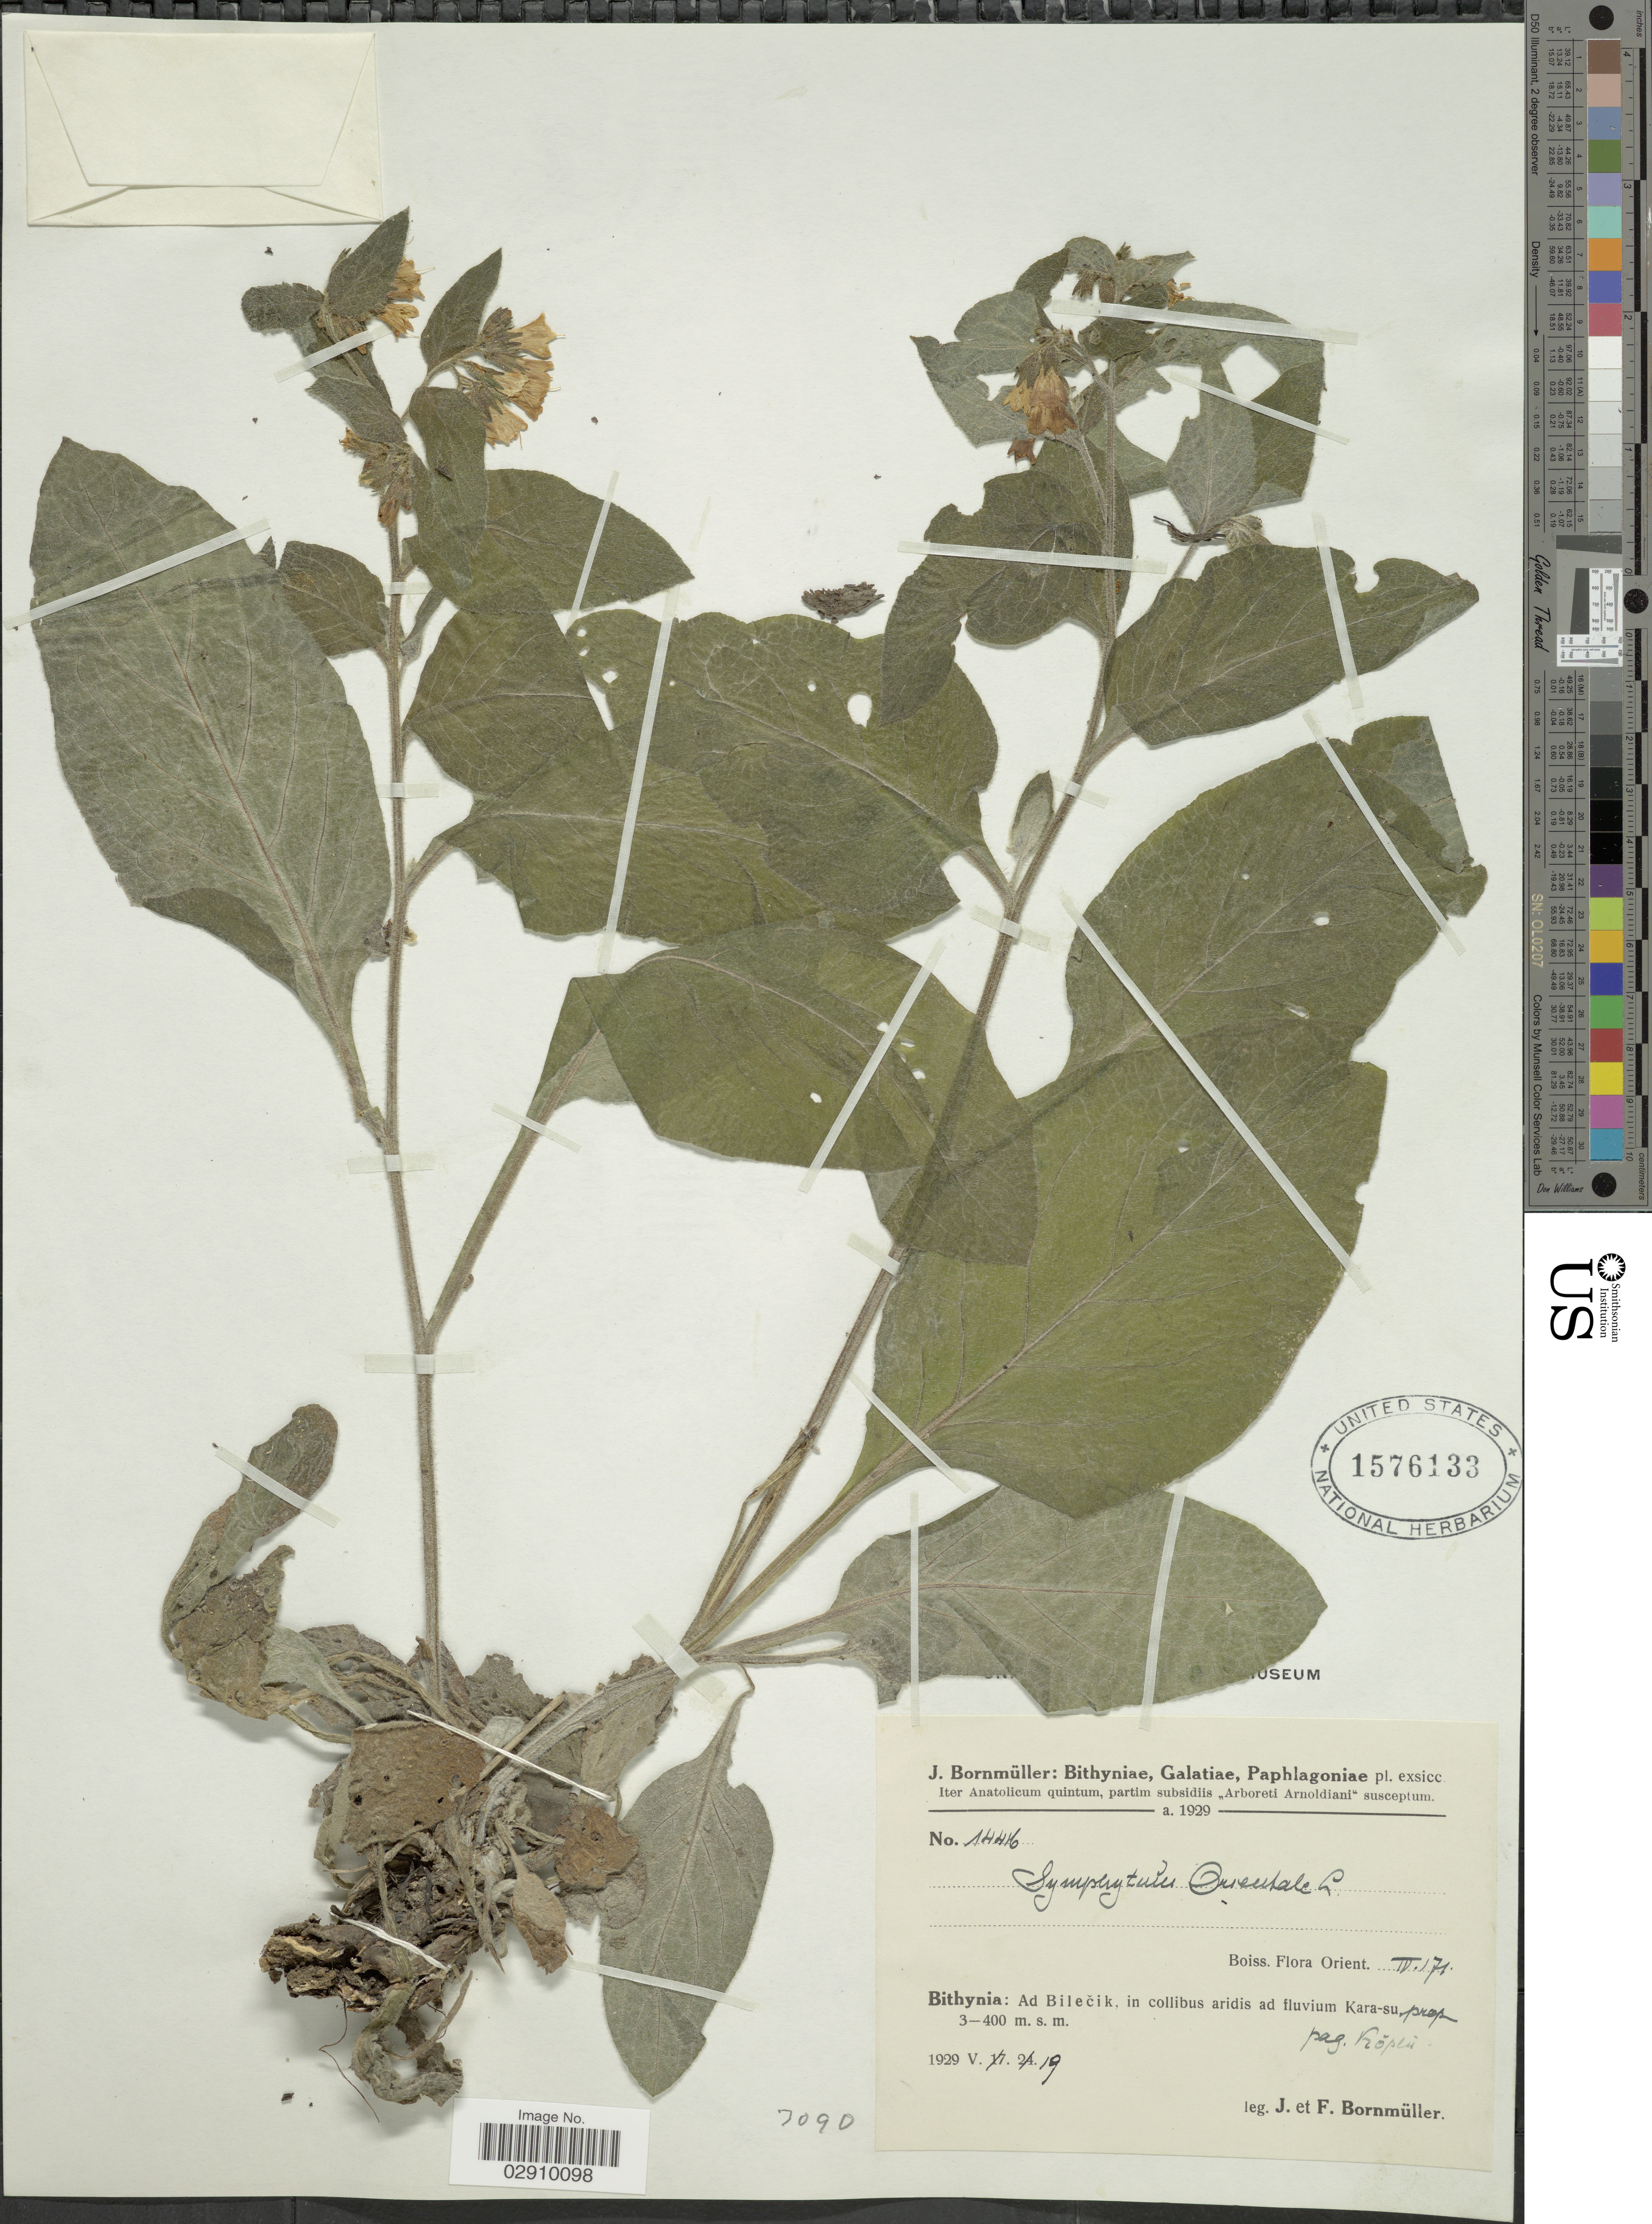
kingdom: Plantae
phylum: Tracheophyta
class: Magnoliopsida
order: Boraginales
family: Boraginaceae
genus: Symphytum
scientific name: Symphytum orientale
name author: L.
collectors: J. Bornmüller & F. Bornmüller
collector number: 14416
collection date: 1929-05-19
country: Turkey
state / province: Bilecik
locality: Bithynia: Ad Bilecik, in collibus aridis ad fluvium Kara-su prop. pag. Kõpén.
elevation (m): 300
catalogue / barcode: US 1576133